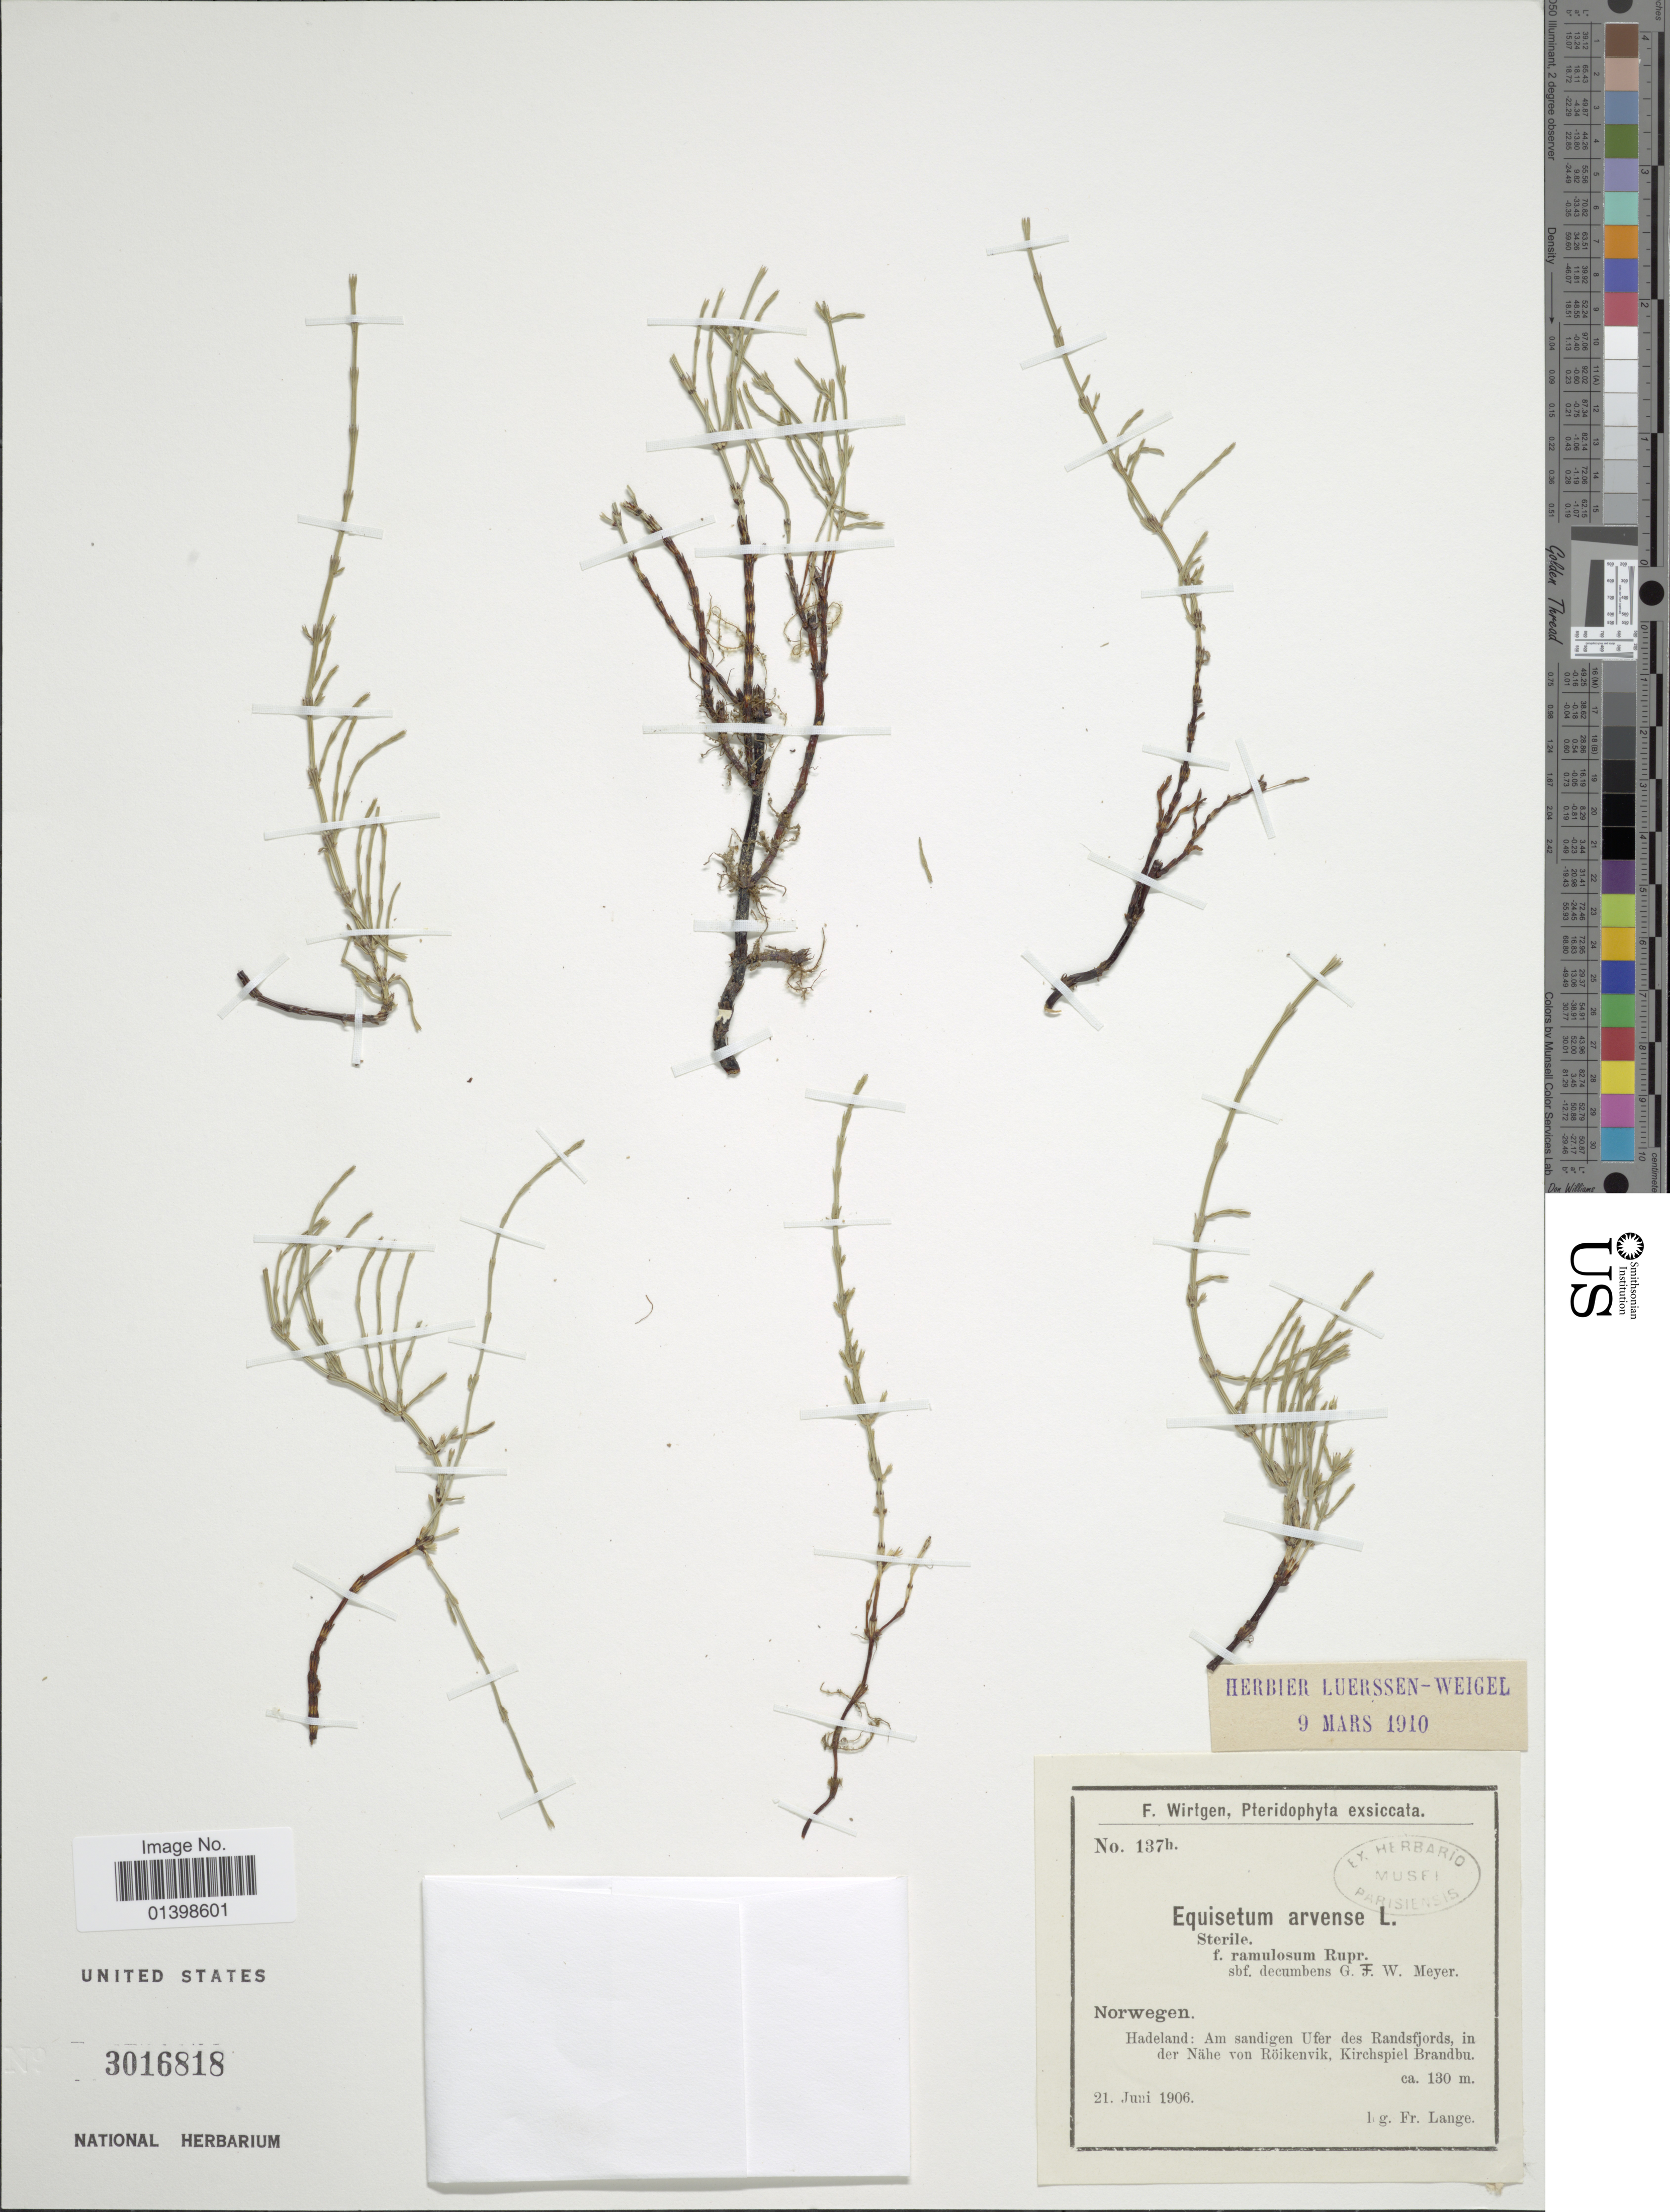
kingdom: Plantae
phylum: Tracheophyta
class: Polypodiopsida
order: Equisetales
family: Equisetaceae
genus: Equisetum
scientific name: Equisetum arvense var. decumbens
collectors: F. Lange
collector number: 137h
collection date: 1906-07-21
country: Norway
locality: Hadeland: Am sandigen Ufer des Randsfjords in der Nähe von Röikenvik, Kirchspiel Brandbu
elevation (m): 130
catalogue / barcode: US 3016818